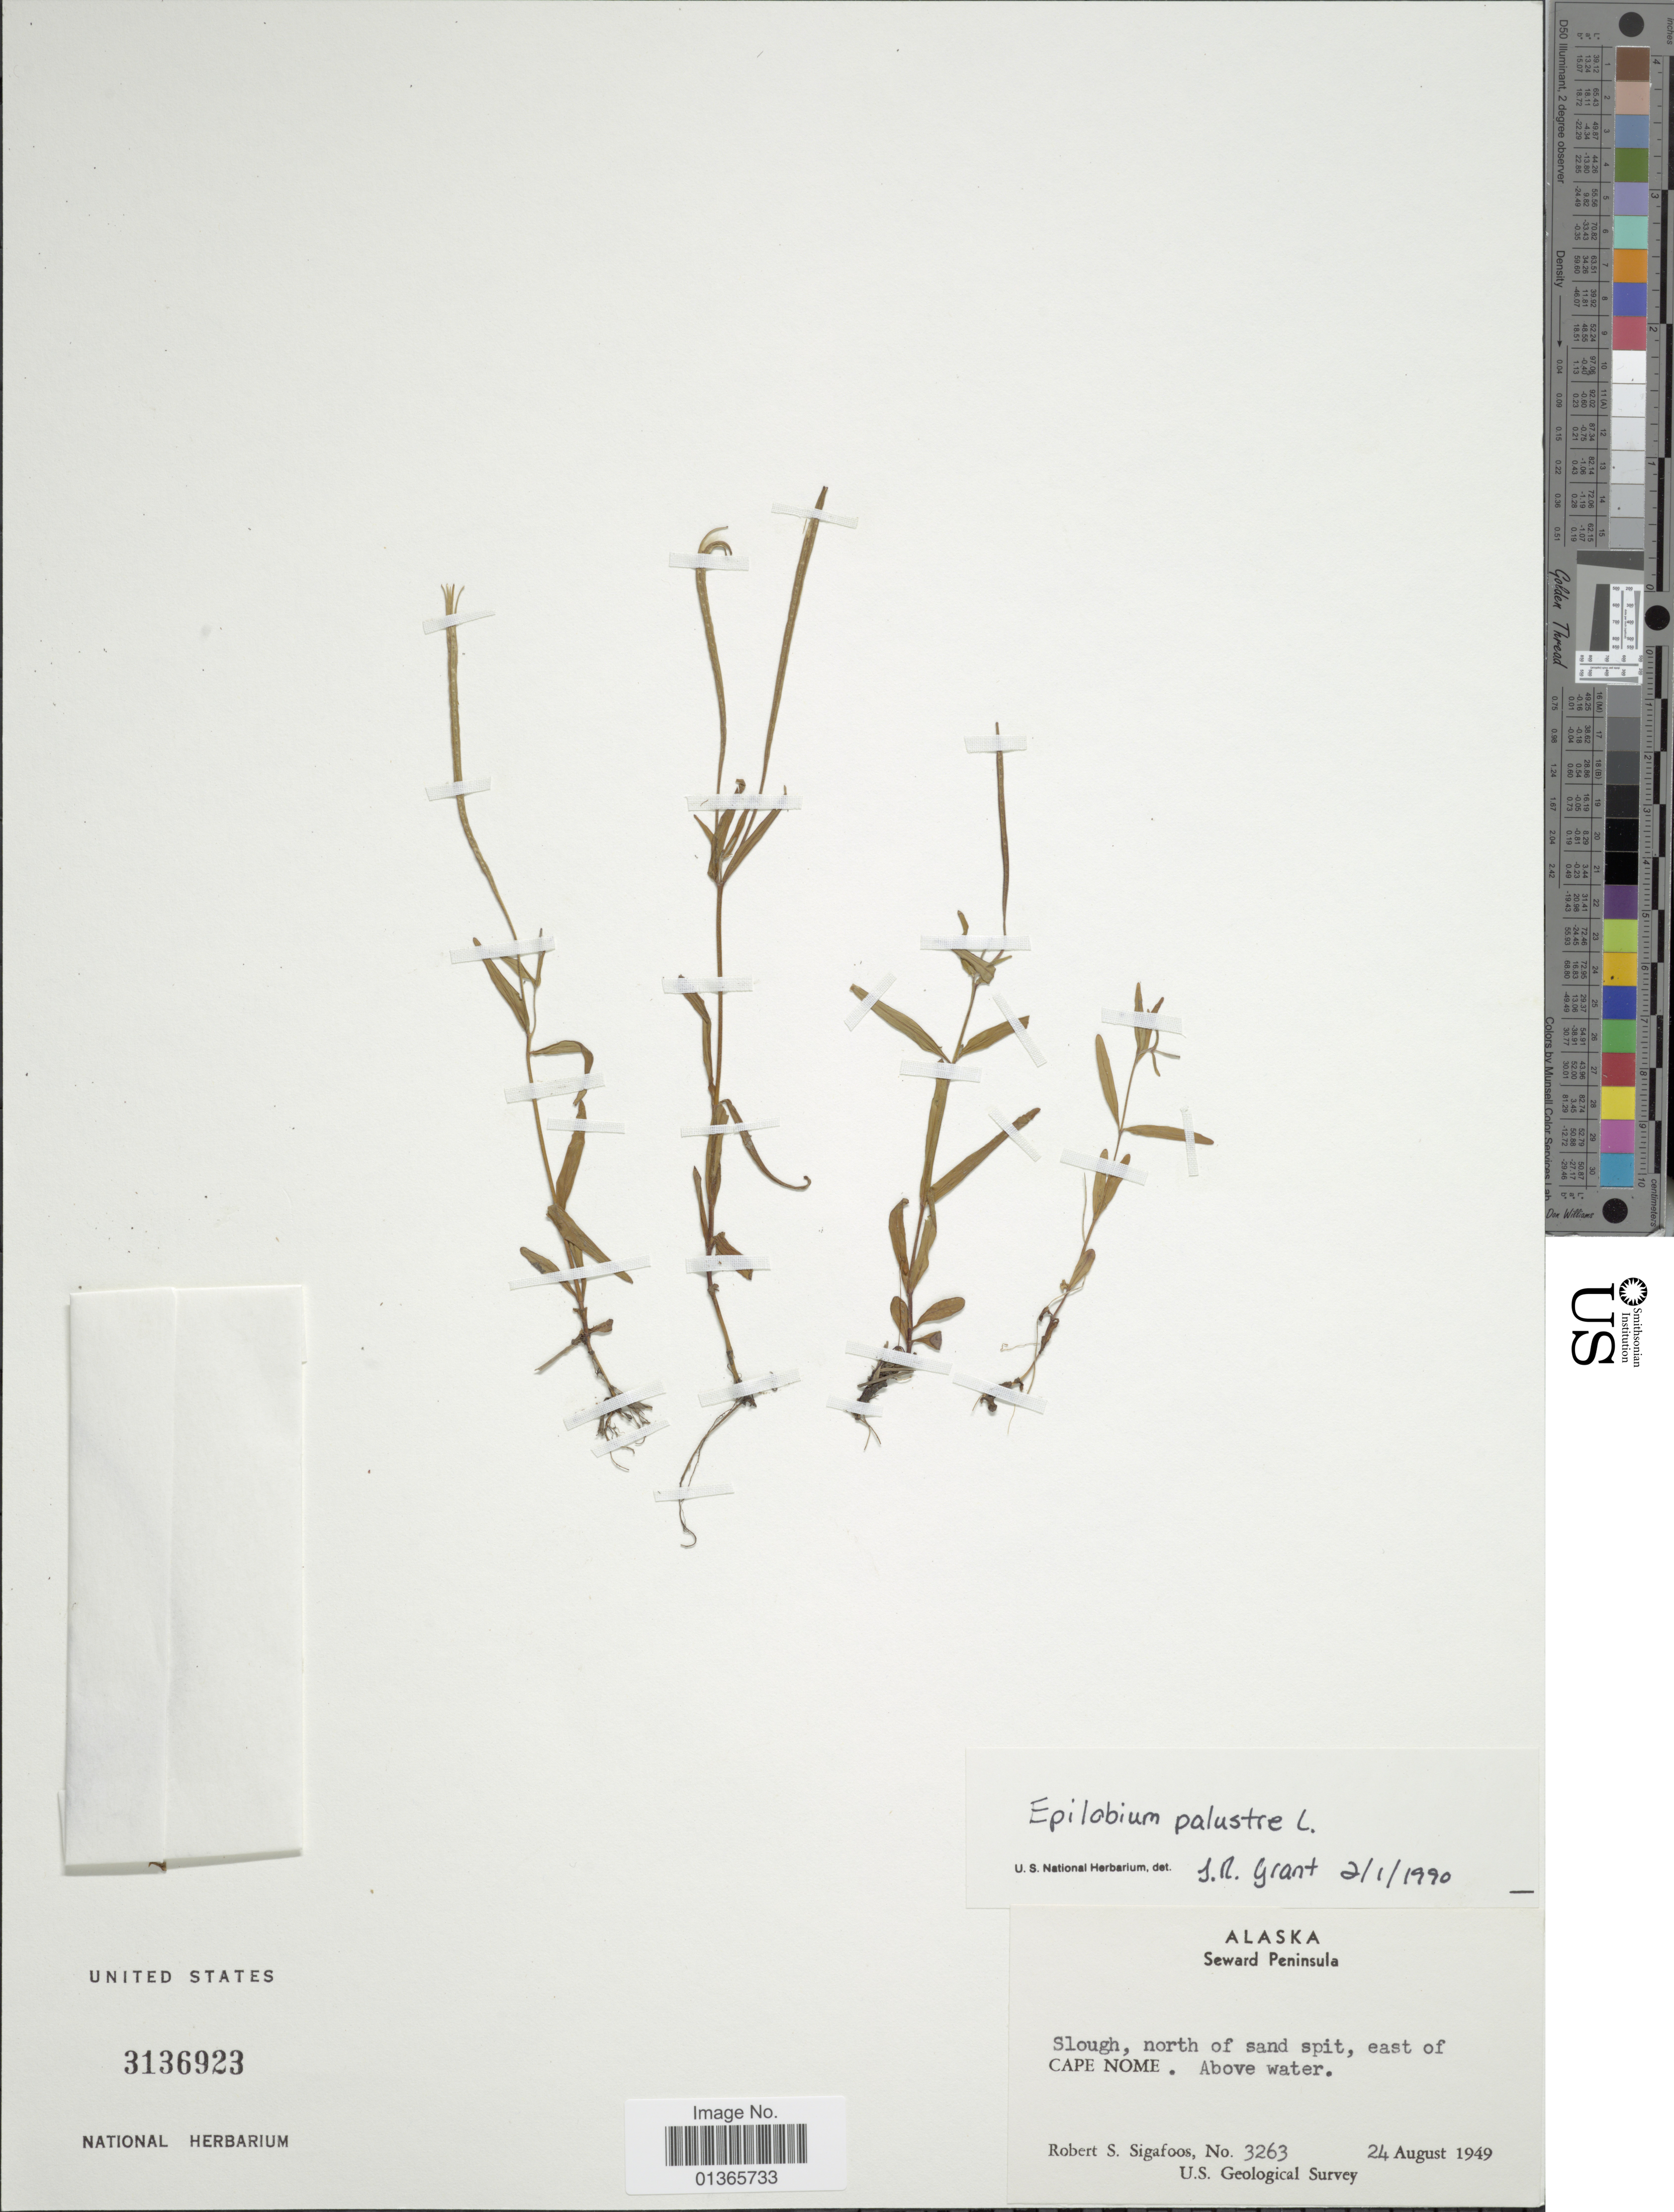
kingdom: Plantae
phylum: Tracheophyta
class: Magnoliopsida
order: Myrtales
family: Onagraceae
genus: Epilobium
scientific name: Epilobium palustre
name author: L.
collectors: R. Sigafoos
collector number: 3263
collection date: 1949-08-24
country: United States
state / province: Alaska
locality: Seward Peninsula. Slough, north of sand spit, east of Cape Nome.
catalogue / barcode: US 3136923